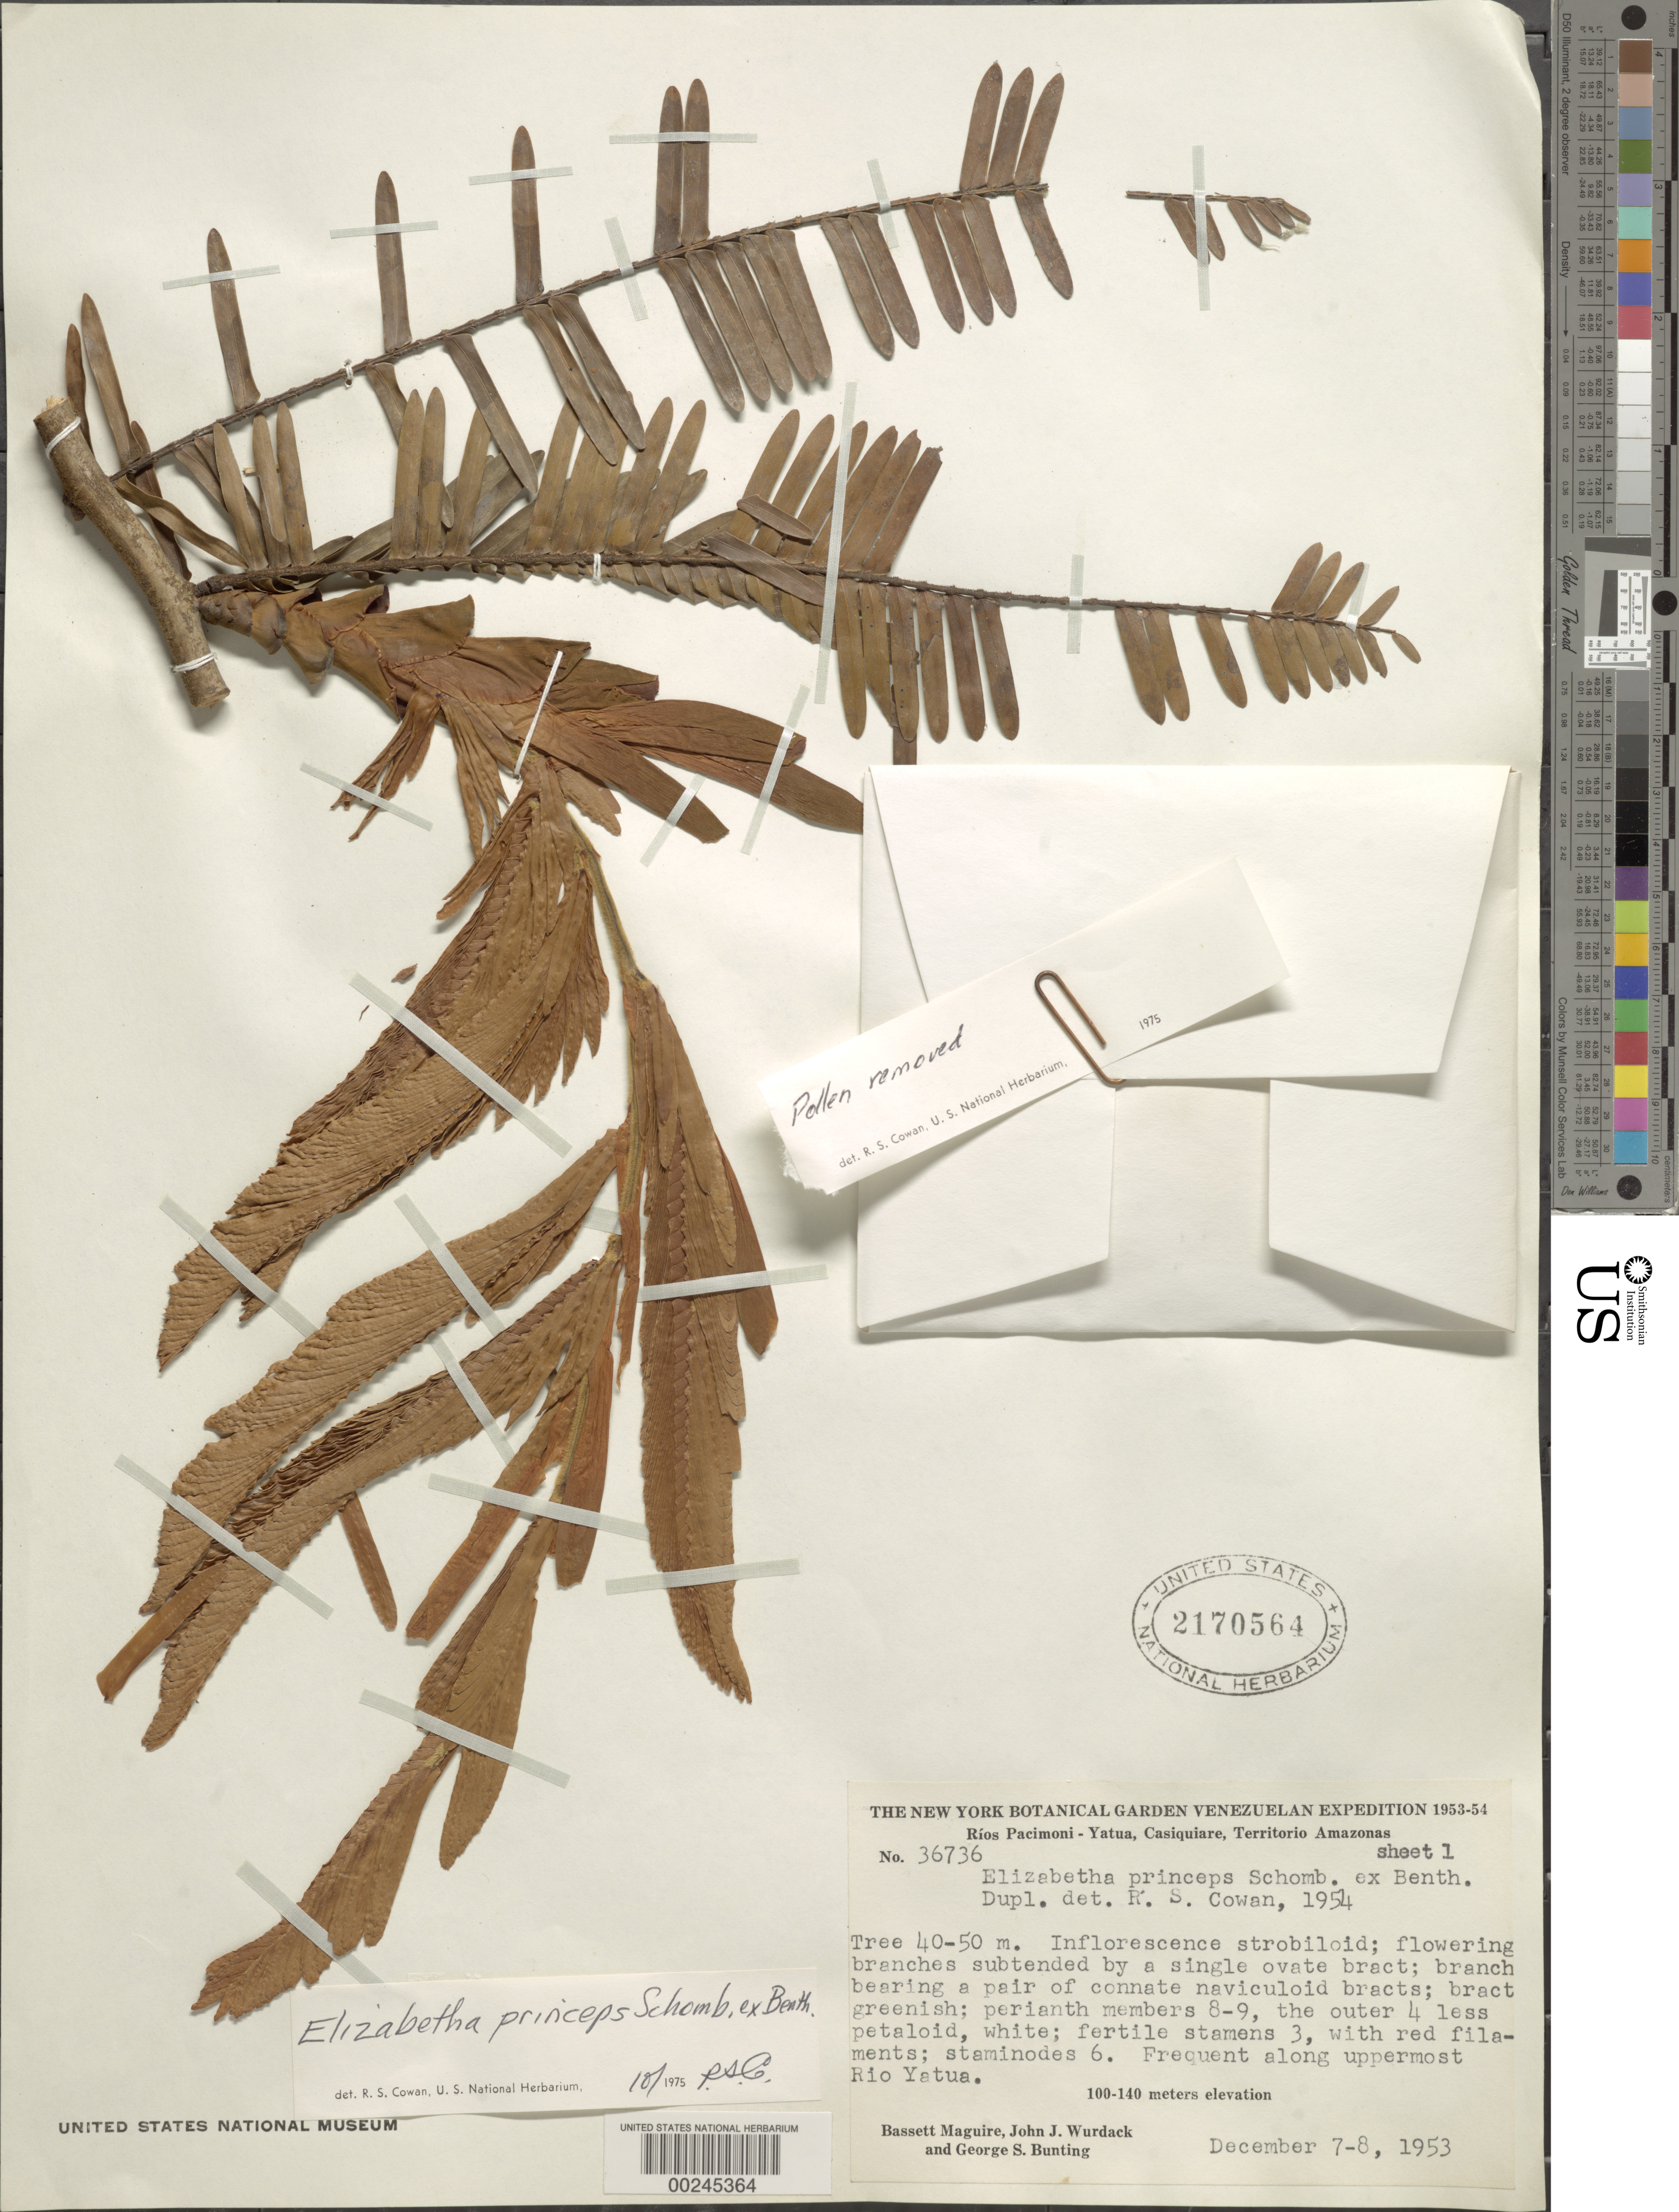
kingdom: Plantae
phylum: Tracheophyta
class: Magnoliopsida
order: Fabales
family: Fabaceae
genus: Elizabetha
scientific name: Elizabetha princeps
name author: R.H. Schomb. ex Benth.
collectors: B. Maguire, J. J. Wurdack & G. S. Bunting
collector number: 36736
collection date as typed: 07 Dec 1953 to 08 Dec 1953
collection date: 1953-12-07/1953-12-08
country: Venezuela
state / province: Amazonas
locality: Along uppermost rio yatua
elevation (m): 100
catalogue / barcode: US 2170564